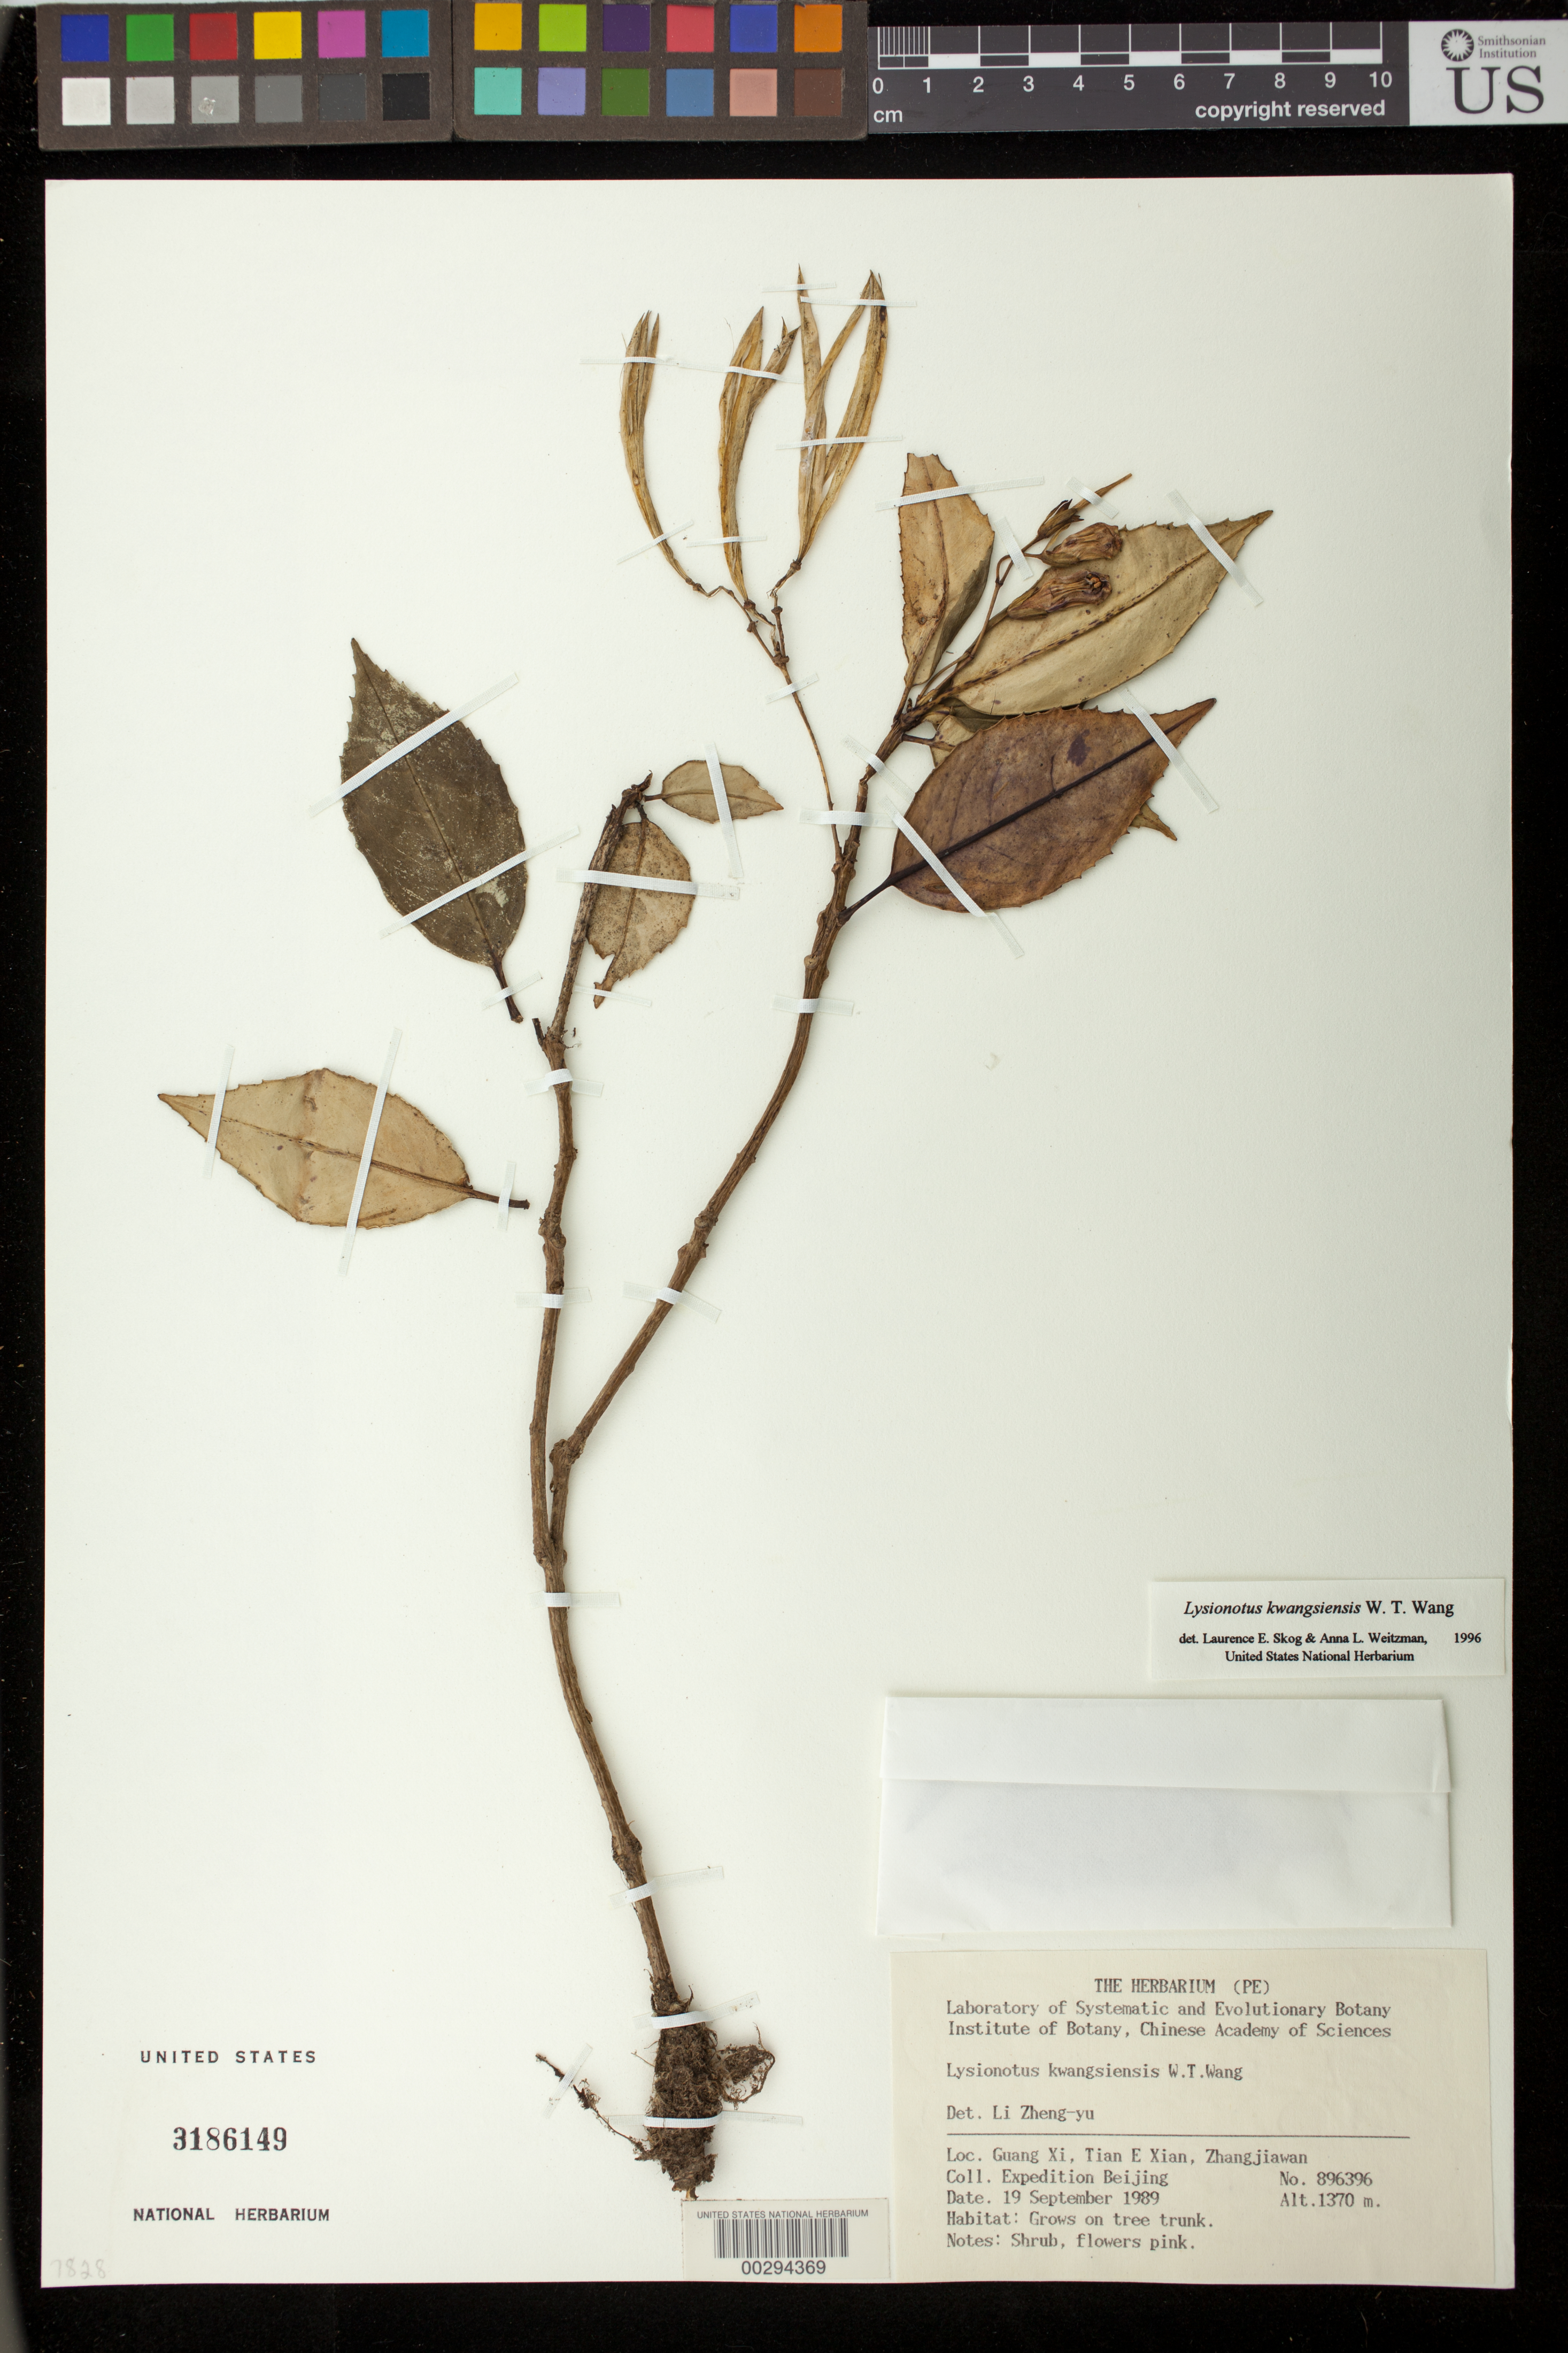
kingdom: Plantae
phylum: Tracheophyta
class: Magnoliopsida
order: Lamiales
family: Gesneriaceae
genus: Lysionotus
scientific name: Lysionotus kwangsiensis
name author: W.T. Wang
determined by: Zhen-yu, L.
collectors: Expedition Beijing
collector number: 896396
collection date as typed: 19 Sep 1989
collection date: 1989-09-19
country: China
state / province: Guangxi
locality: Guang xi, tian e xian, zhangjiawan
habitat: Grows on tree trunk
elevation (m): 1370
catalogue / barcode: US 3186149